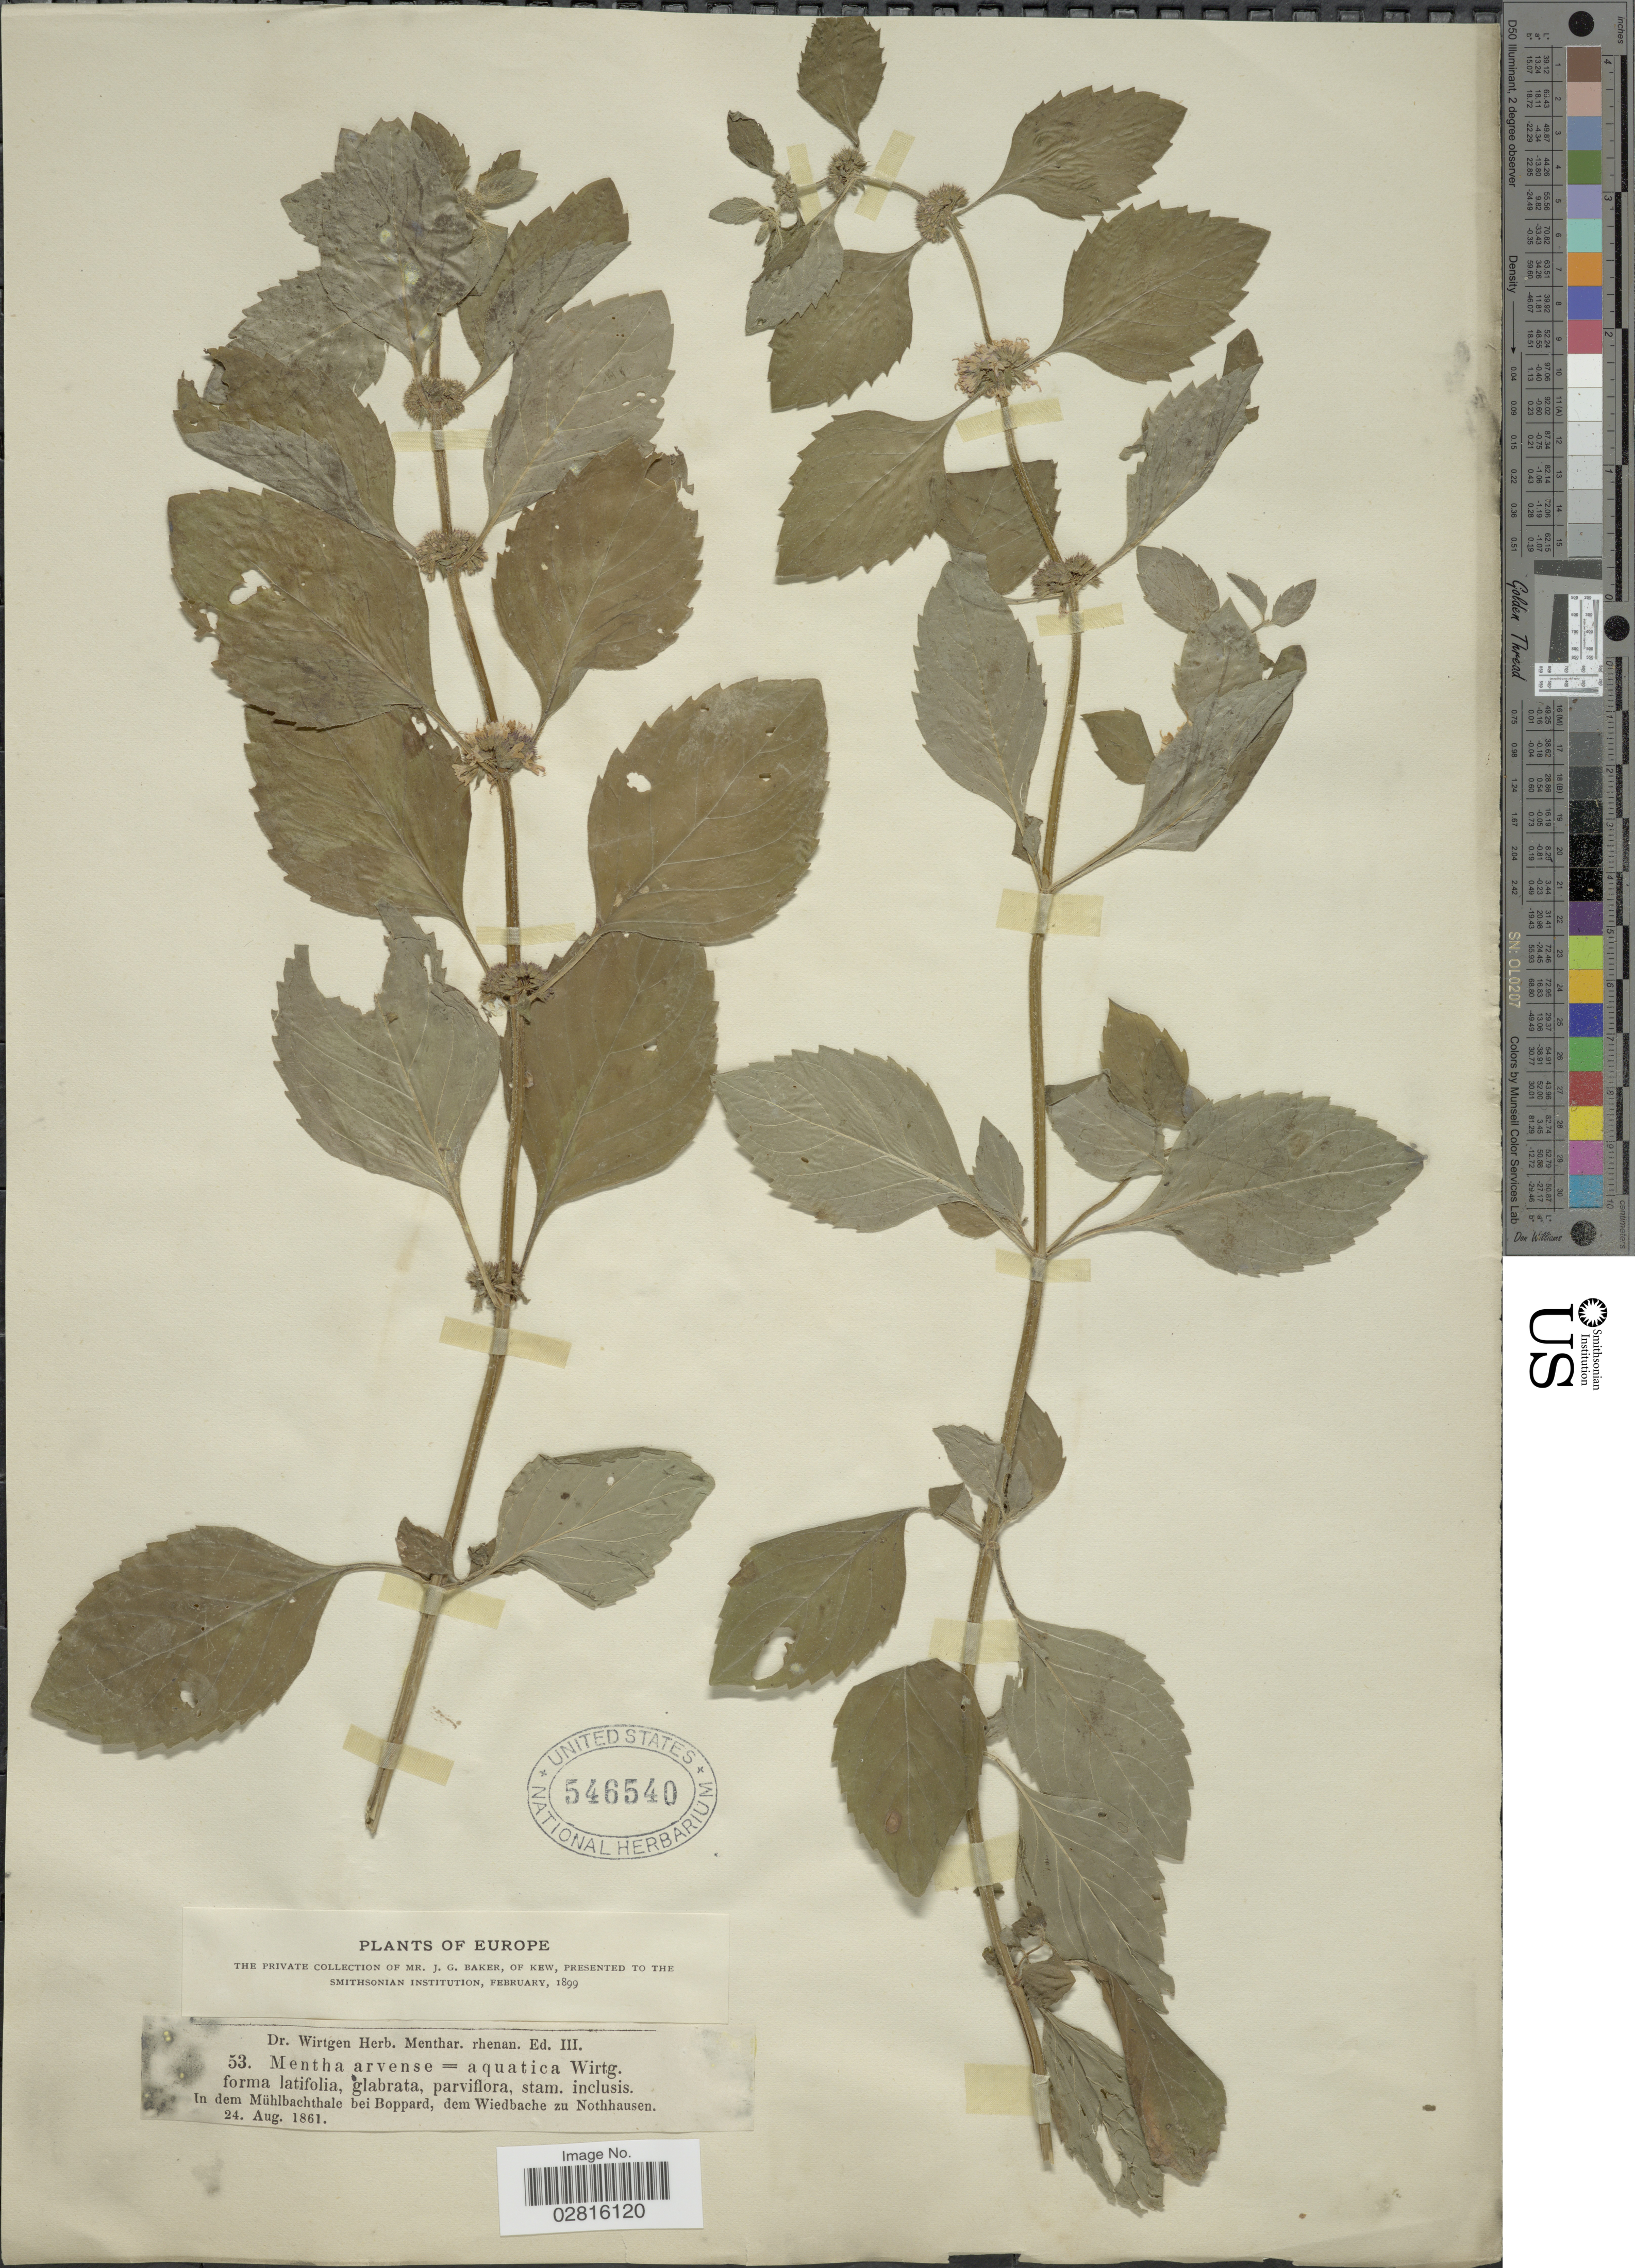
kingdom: Plantae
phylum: Tracheophyta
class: Magnoliopsida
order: Lamiales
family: Lamiaceae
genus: Mentha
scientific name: Mentha aquatica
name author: L.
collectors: Wirtgen, --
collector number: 53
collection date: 1861-08-24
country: Germany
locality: In dem Mühlbachthale bei Boppard, dem Wiedbache zu Nothhausen. Europe.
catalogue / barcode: US 546540